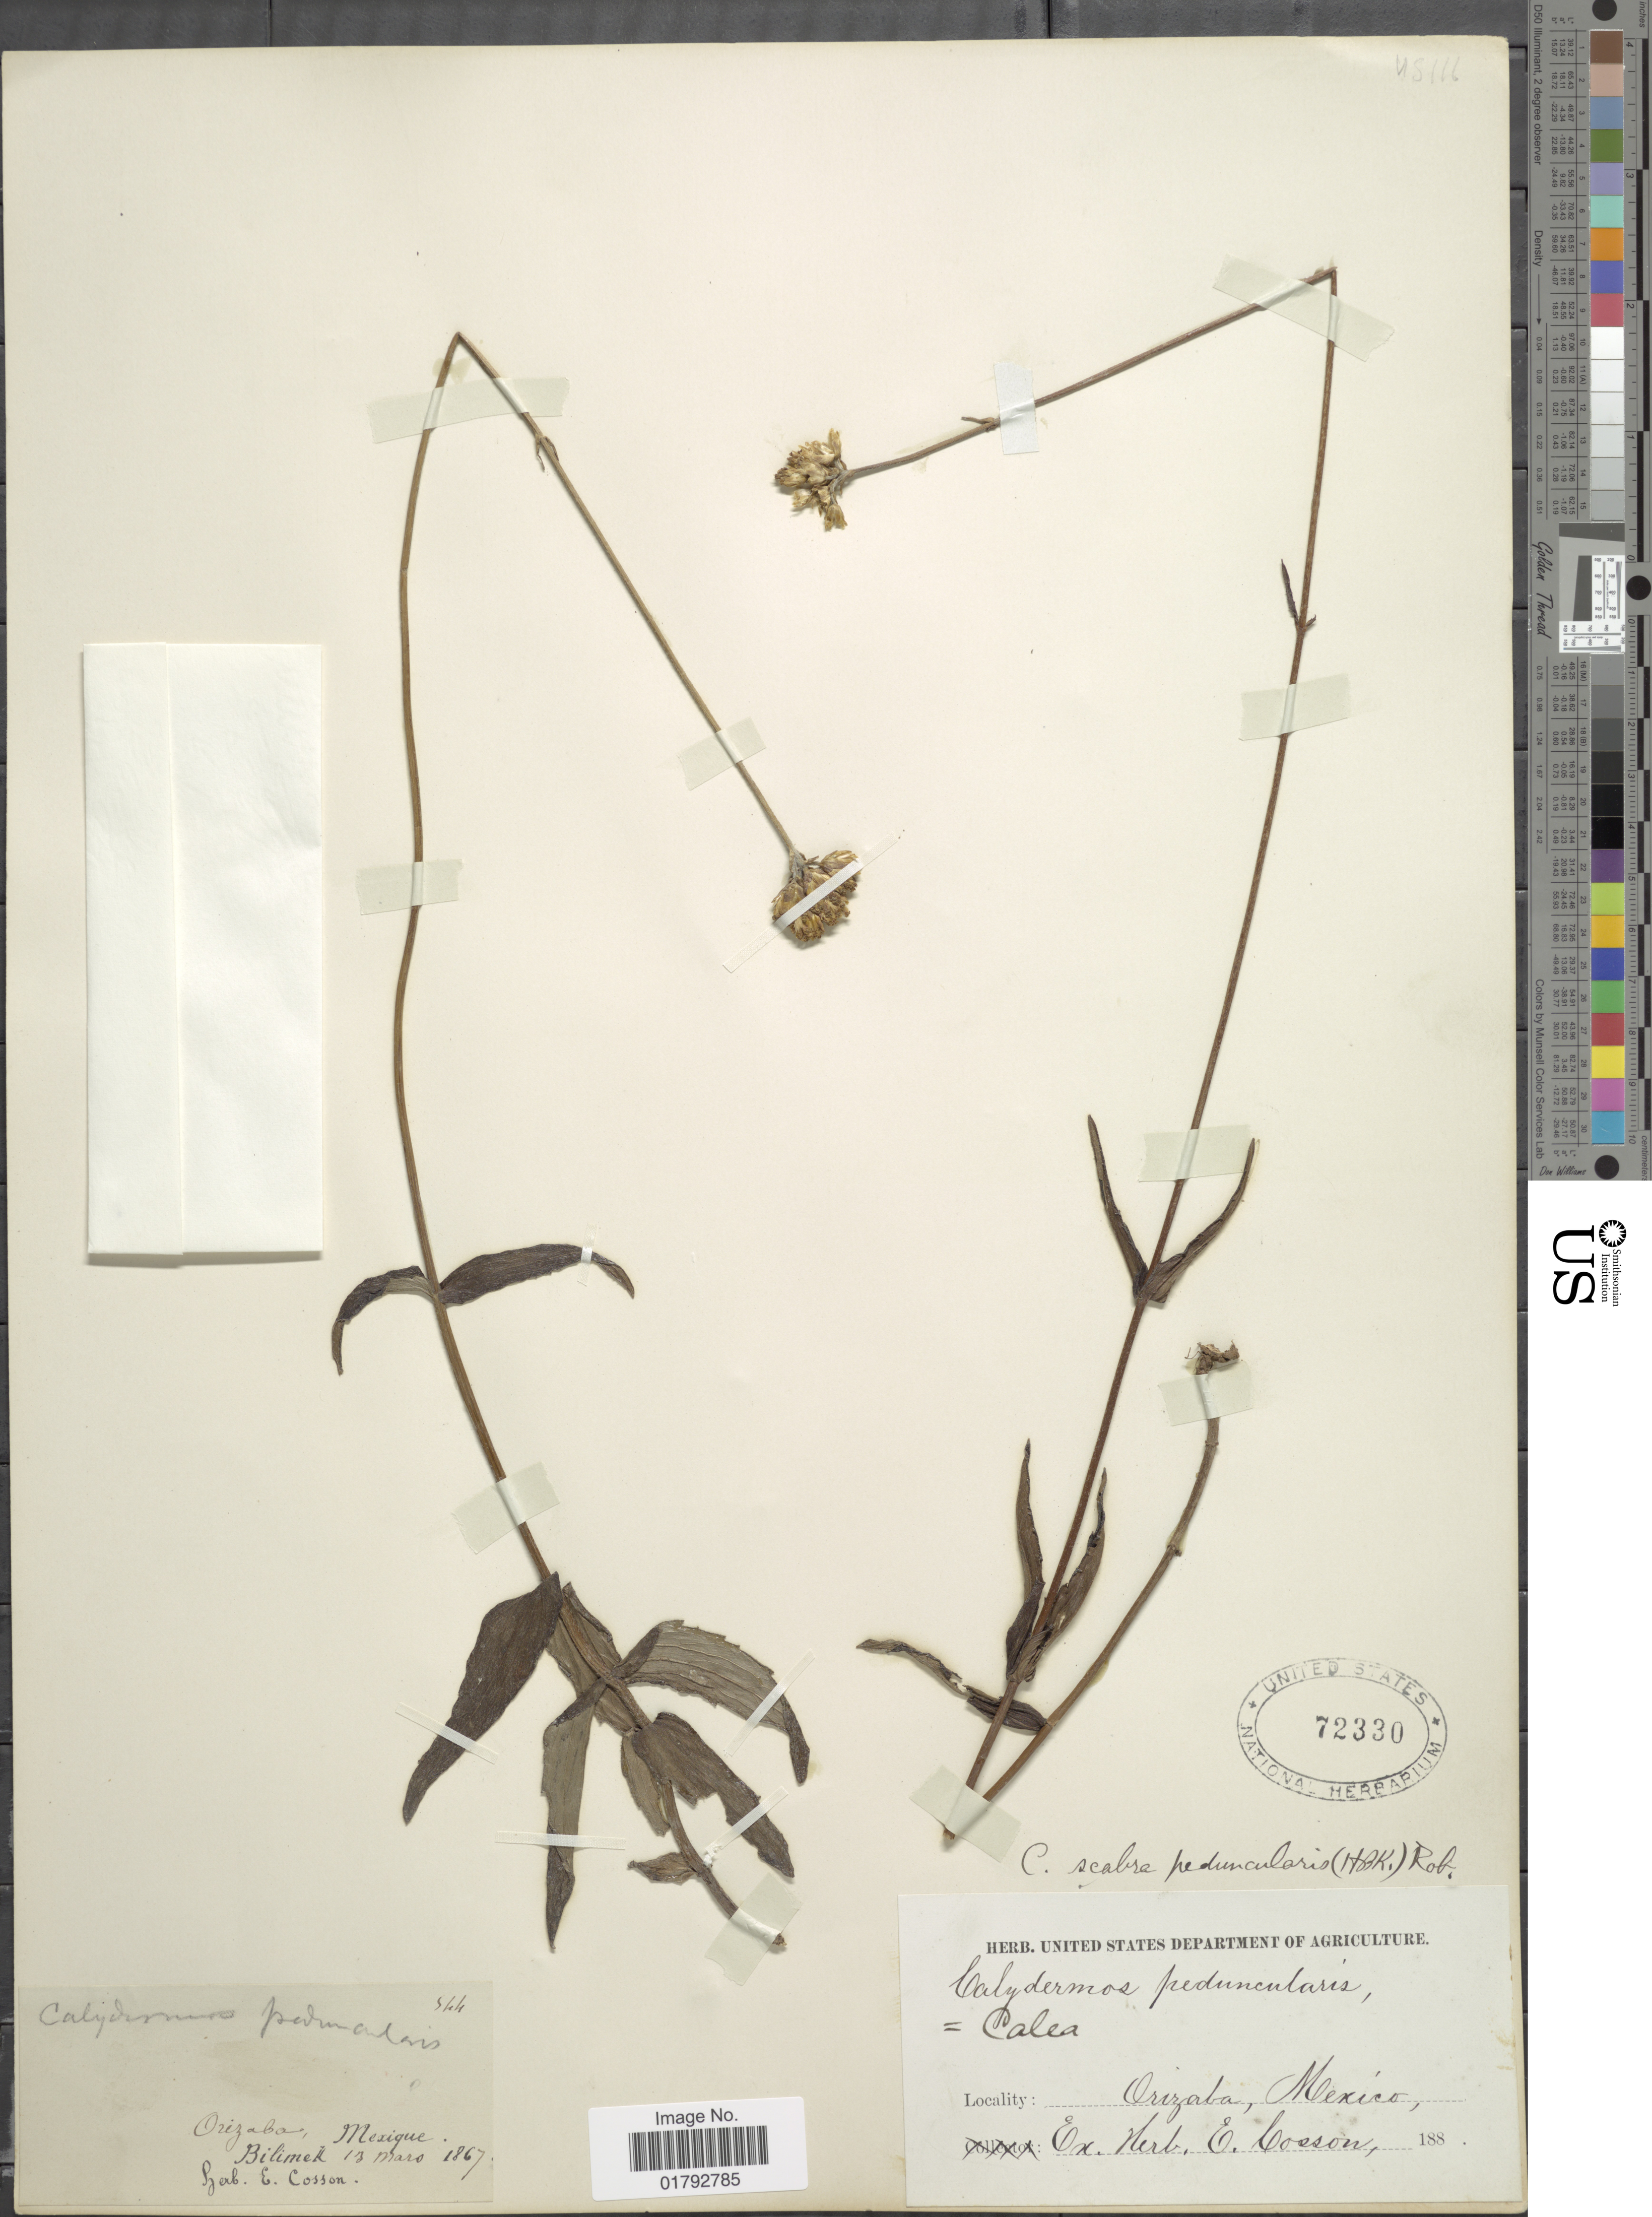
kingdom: Plantae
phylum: Tracheophyta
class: Magnoliopsida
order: Asterales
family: Asteraceae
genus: Alloispermum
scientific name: Alloispermum scabrum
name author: (Lag.) H. Rob.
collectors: -. Bilimek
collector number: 544*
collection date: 1867-03-13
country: Mexico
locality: Orizaba, Mexico.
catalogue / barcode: US 72330